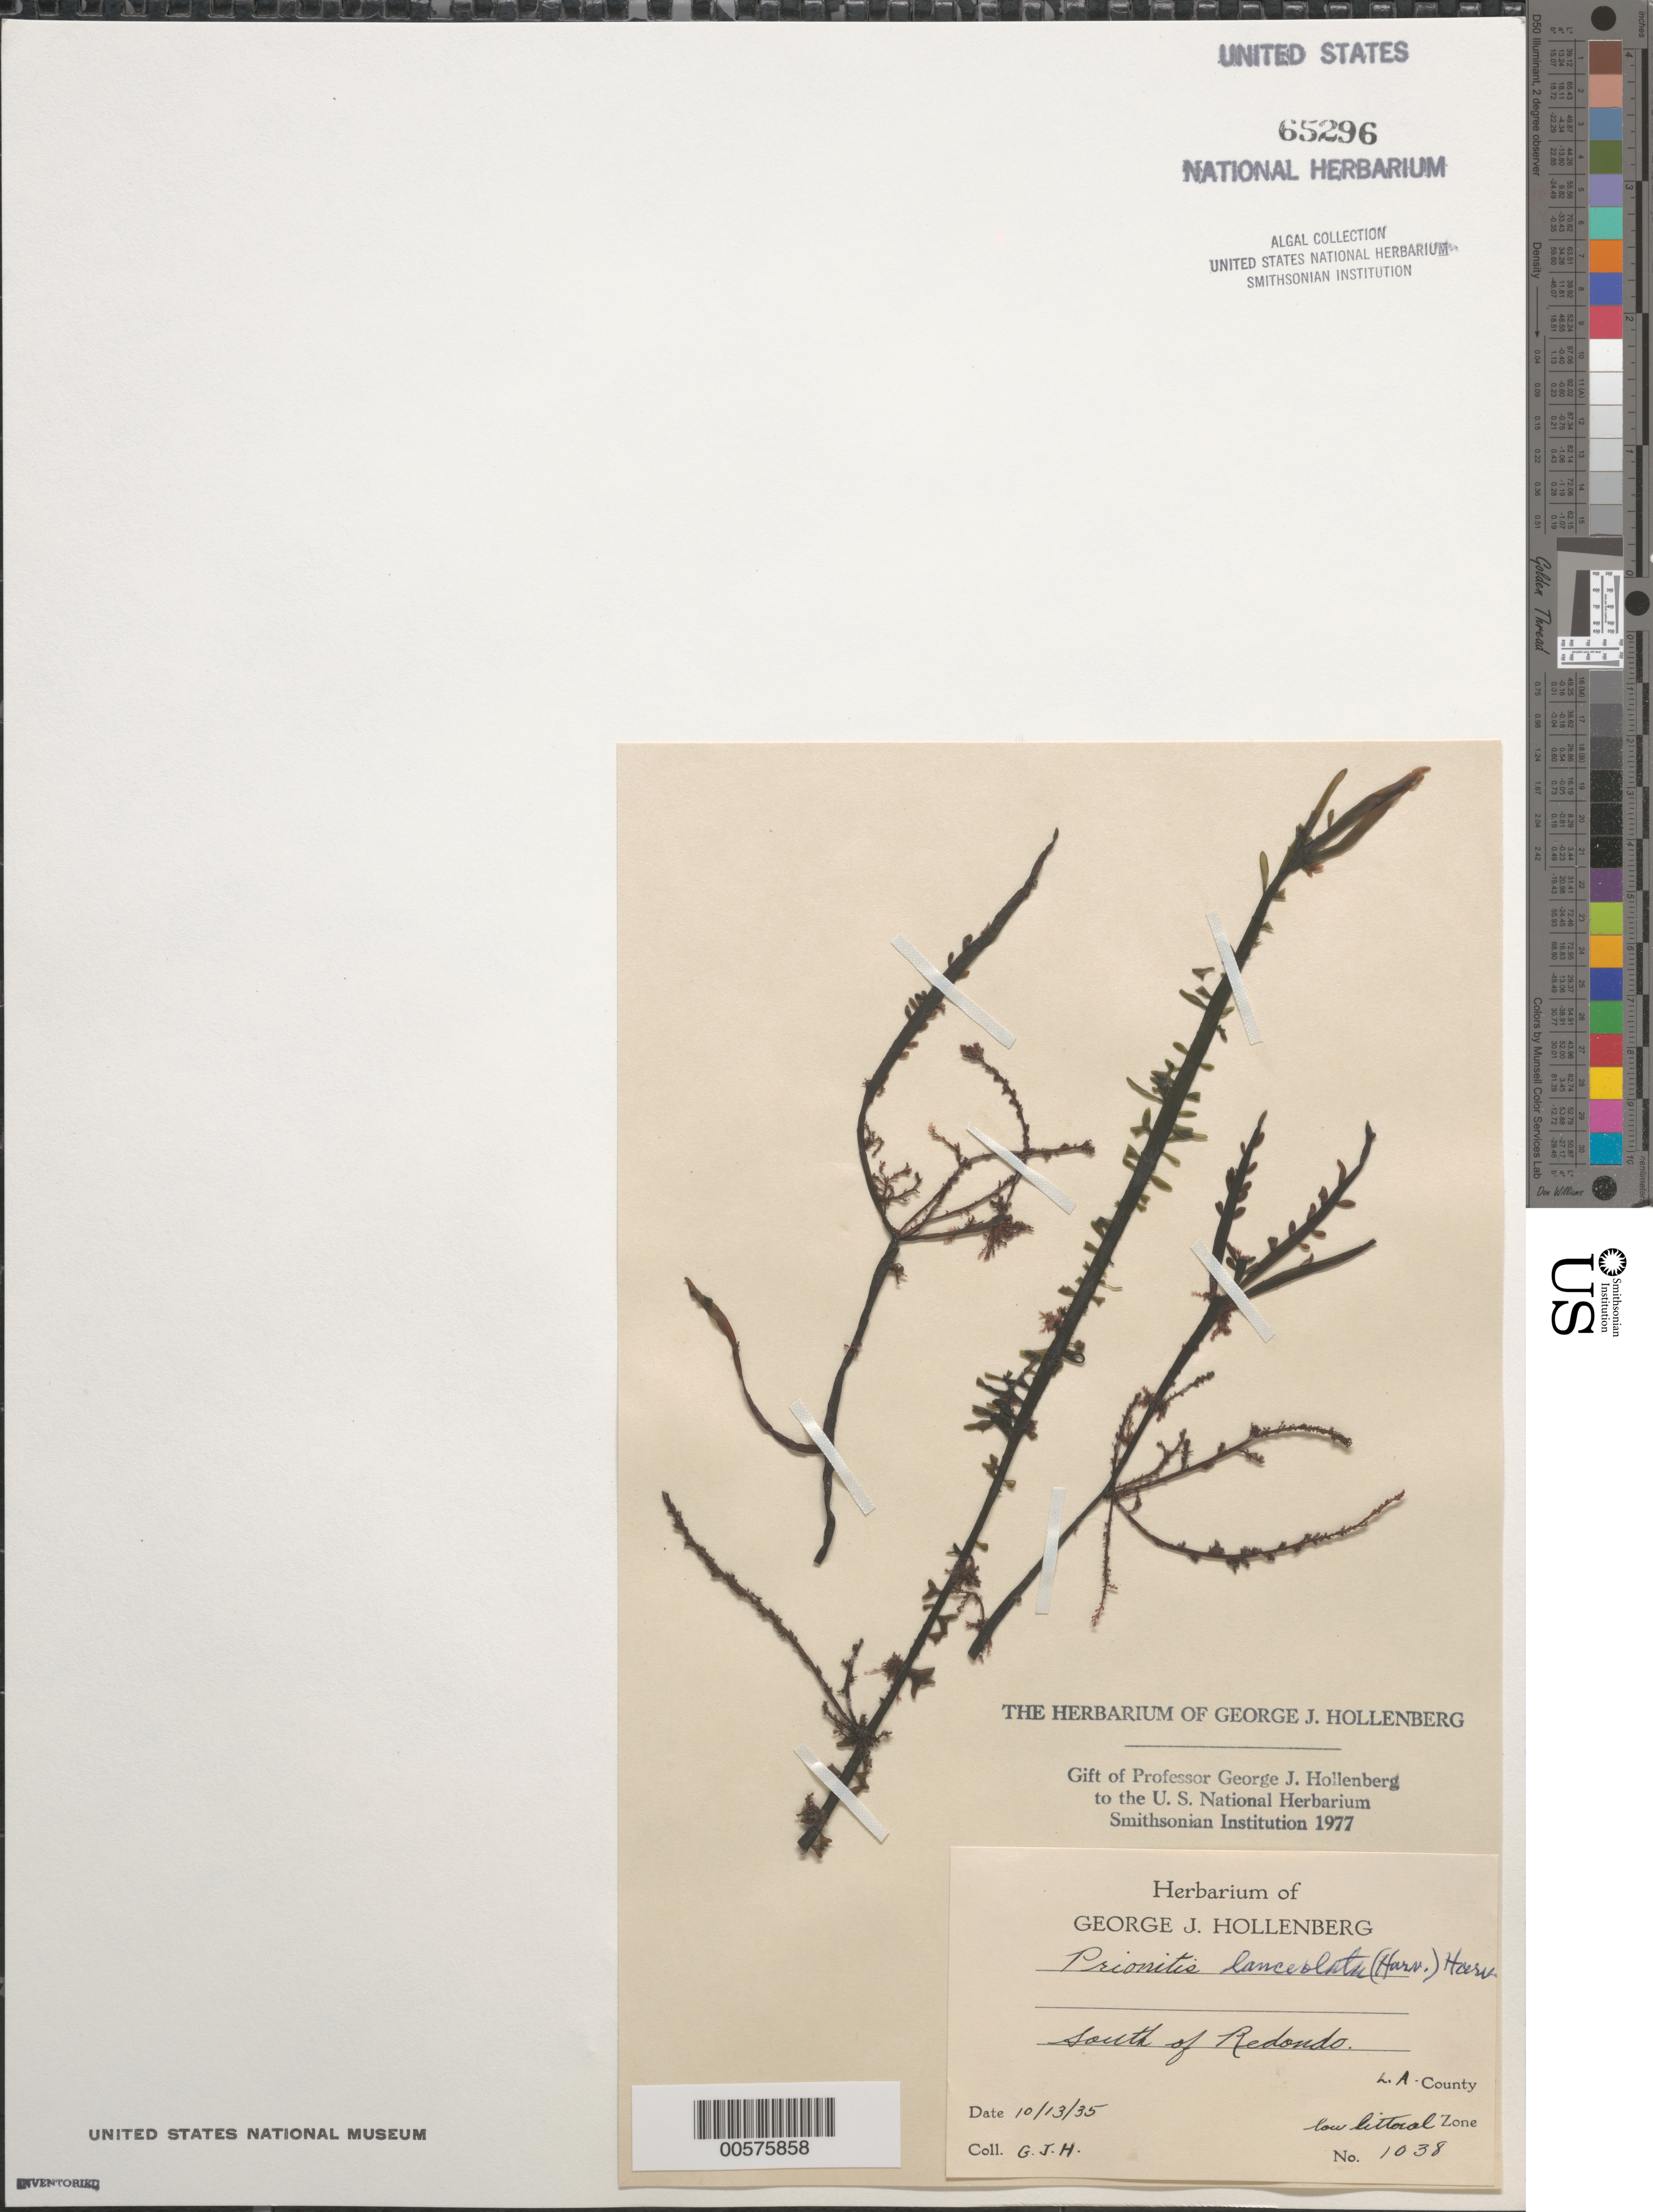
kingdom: Plantae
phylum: Rhodophyta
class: Florideophyceae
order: Cryptonemiales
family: Cryptonemiaceae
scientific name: Prionitis lanceolata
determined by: Hollenberg, George J.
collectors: G. Hollenberg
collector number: GJH 1038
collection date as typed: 13 Oct 1935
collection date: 1935-10-13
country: United States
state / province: California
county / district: Los Angeles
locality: South of Redondo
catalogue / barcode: US 65296